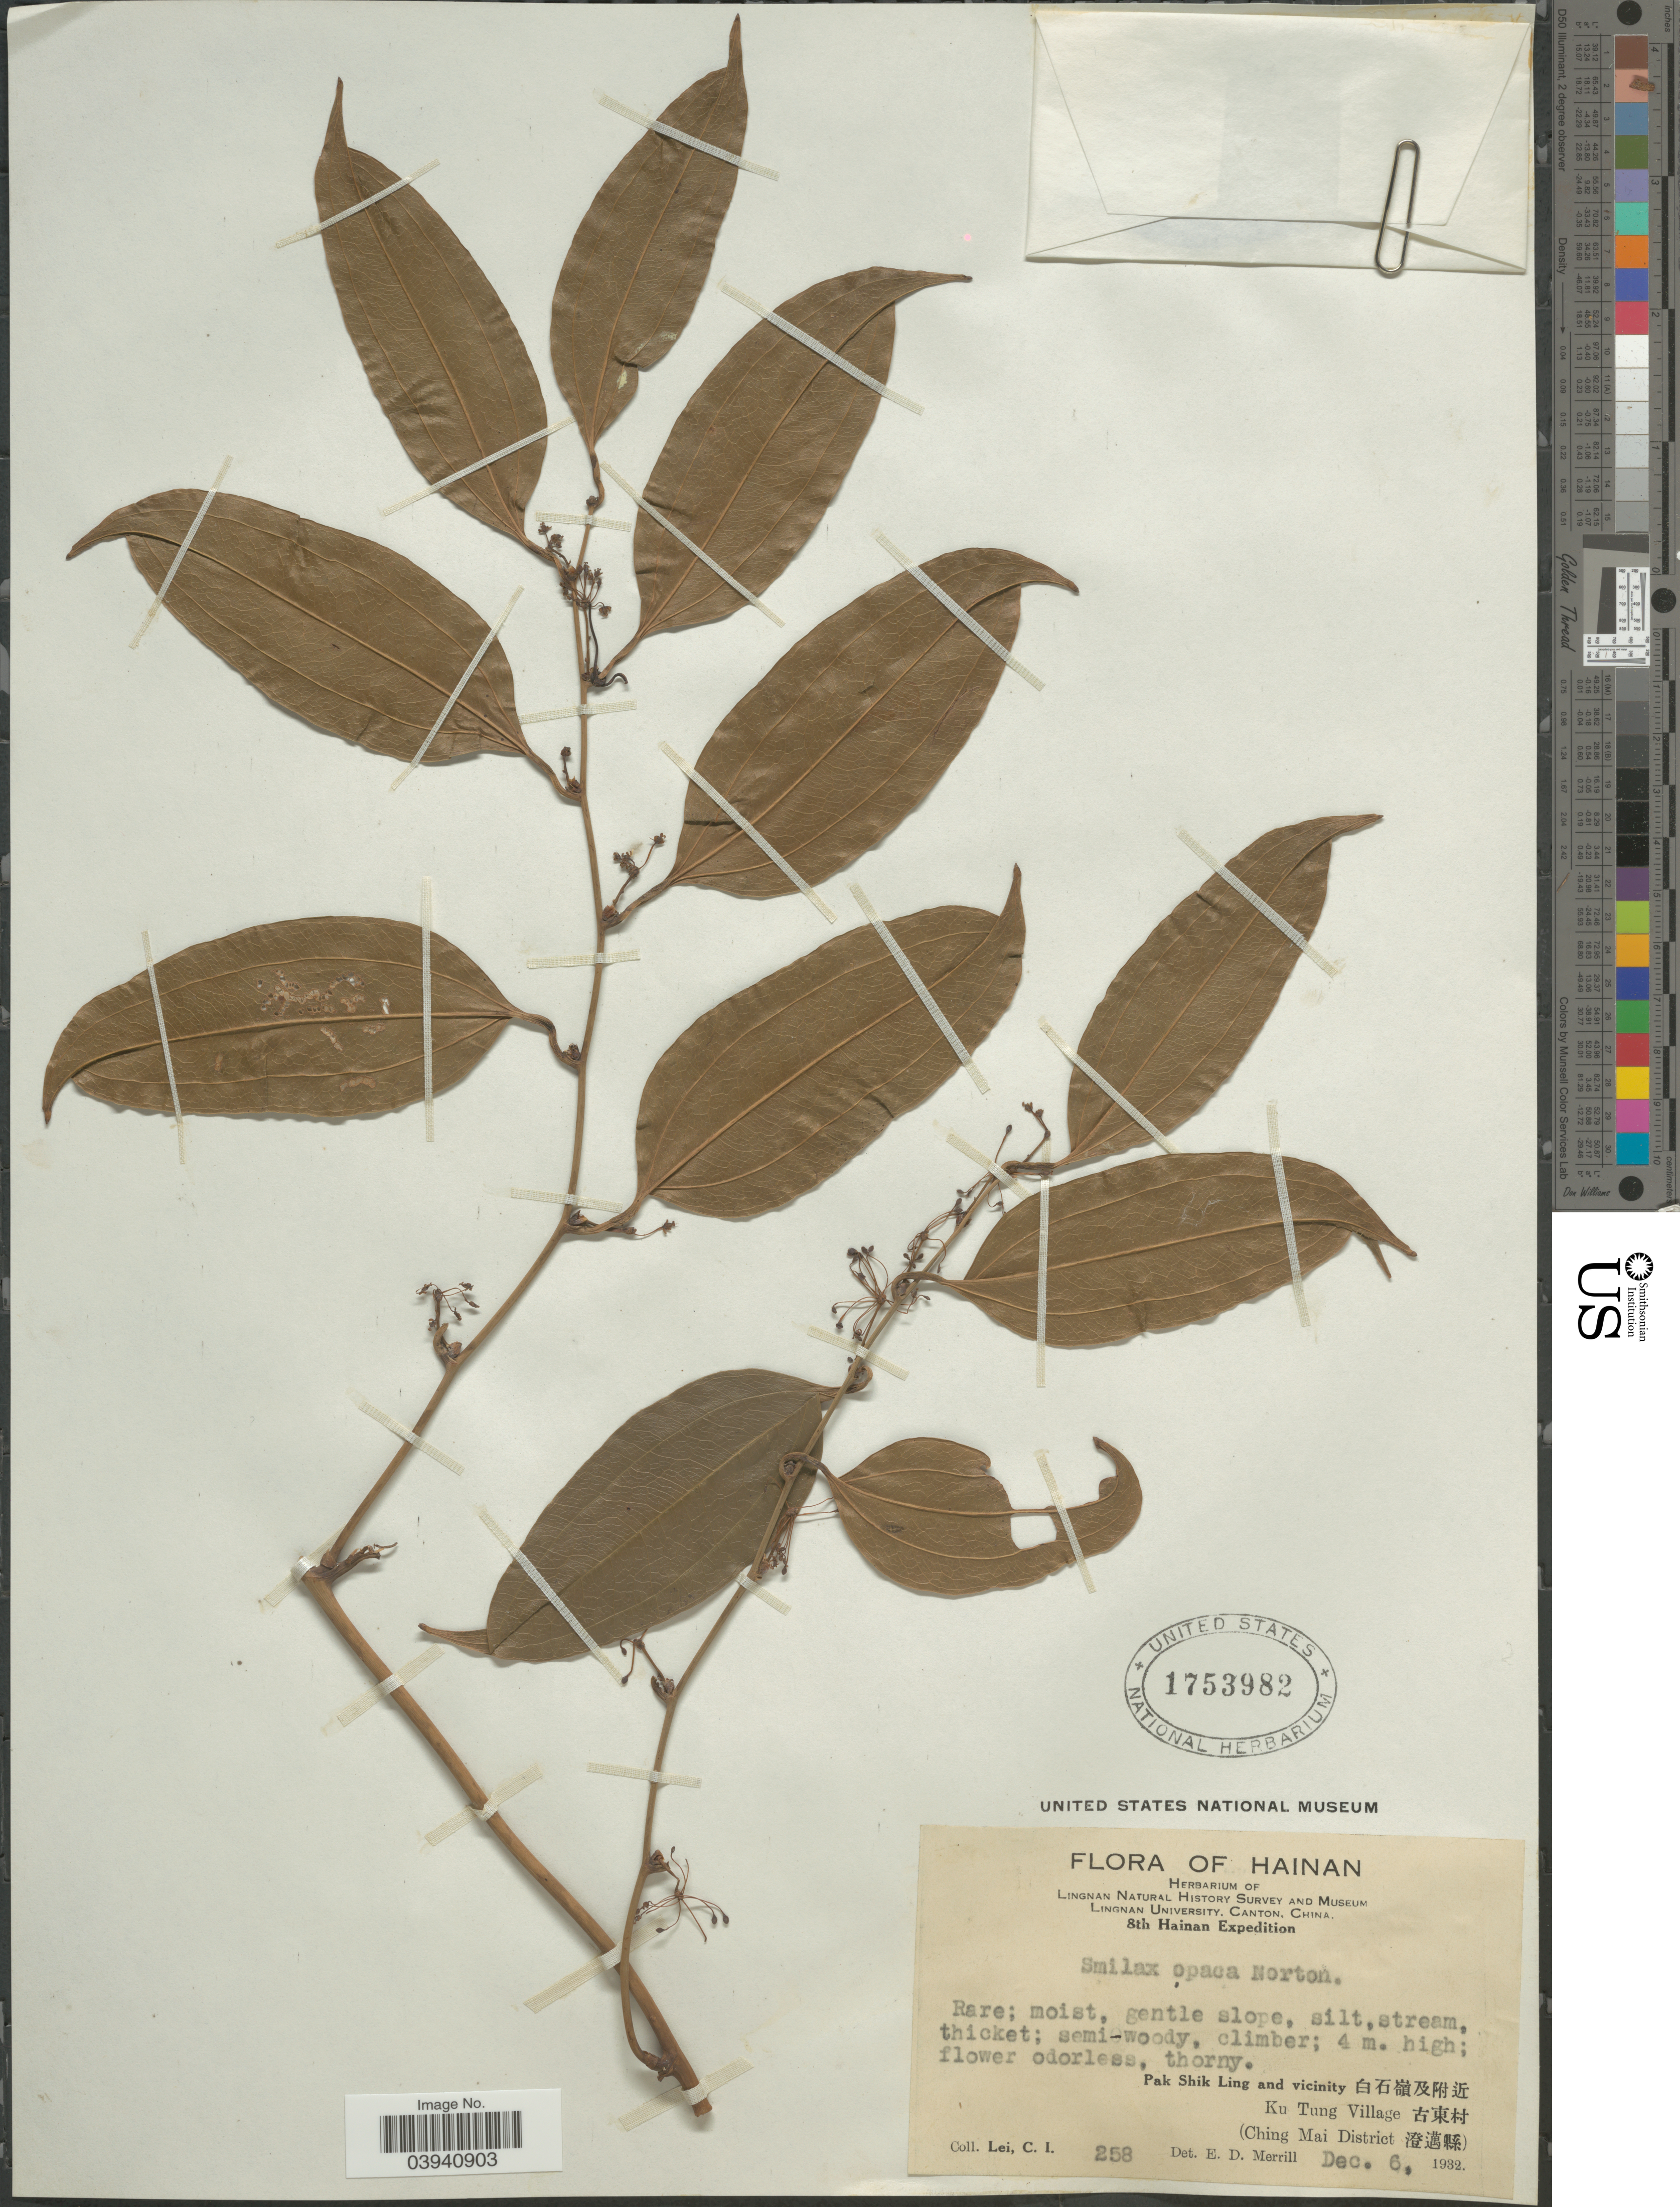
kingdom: Plantae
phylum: Tracheophyta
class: Liliopsida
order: Liliales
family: Smilacaceae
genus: Smilax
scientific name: Smilax opaca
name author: (A. DC.) J.B. Norton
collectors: C. I. Lei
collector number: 258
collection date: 1932-12-06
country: China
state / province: Hainan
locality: PakShikLing and Vicinity, Ku Tung Village, (Ching Mai District)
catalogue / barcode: US 1753982